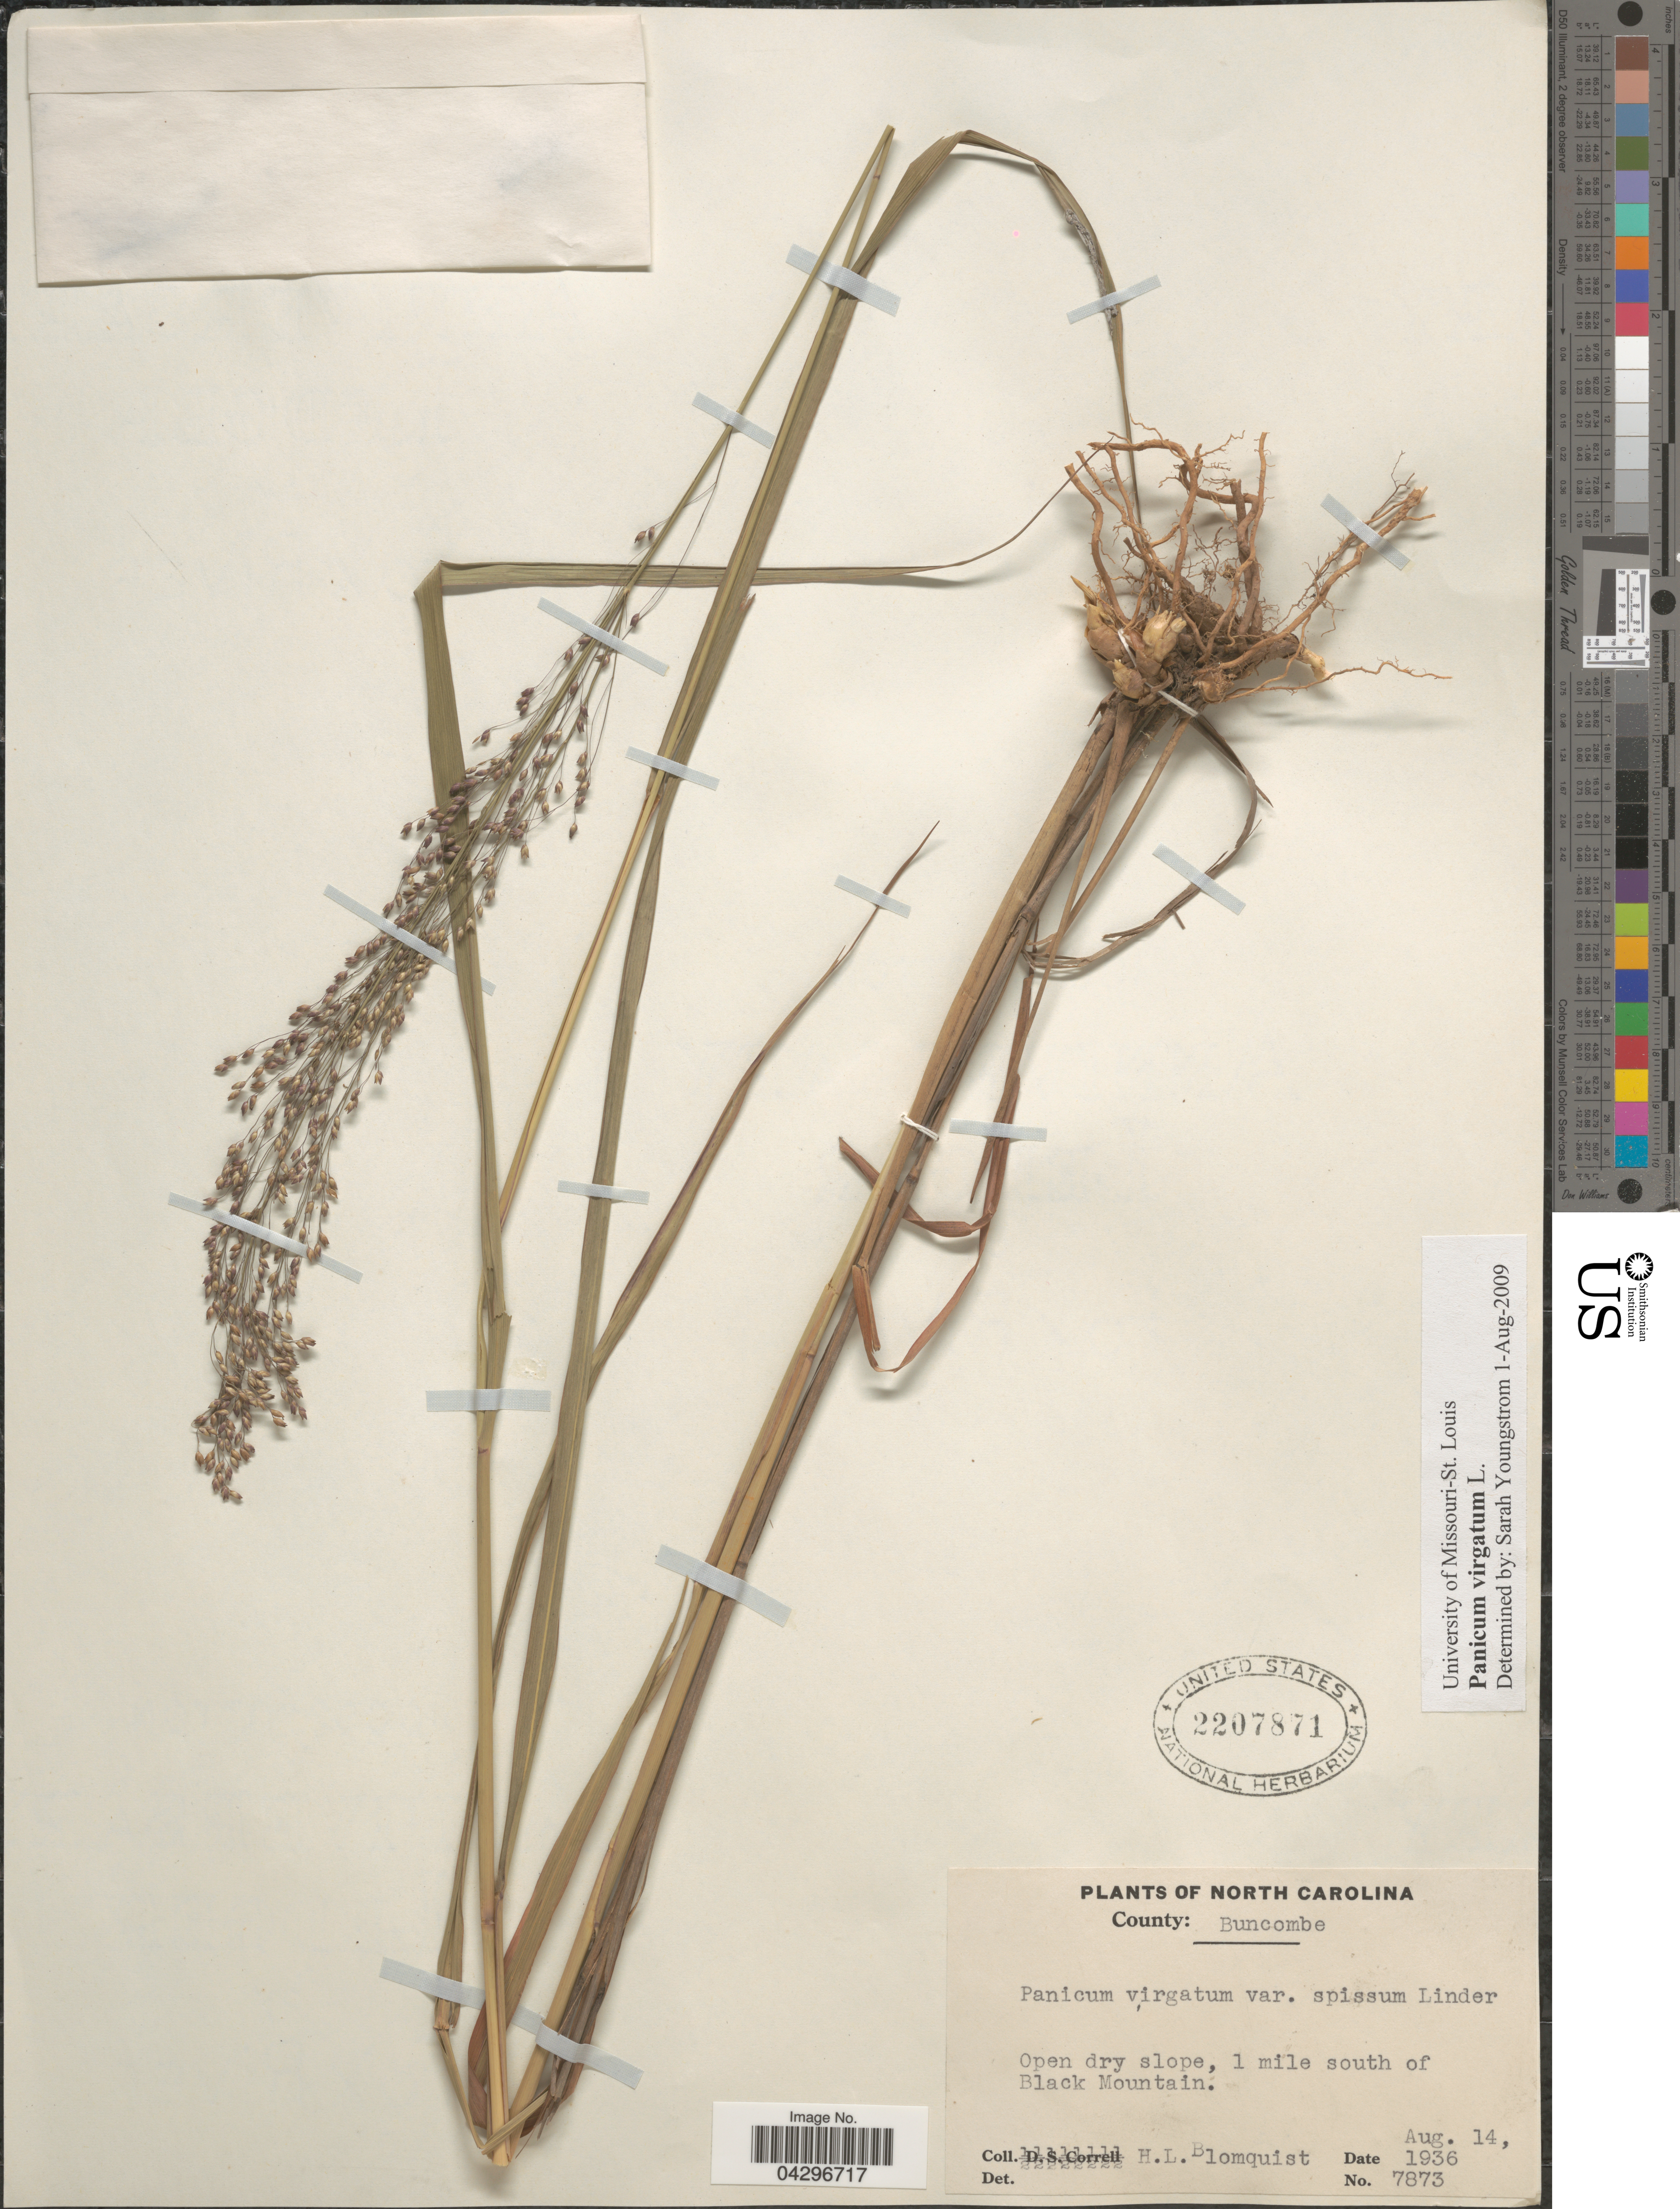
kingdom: Plantae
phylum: Tracheophyta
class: Liliopsida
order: Poales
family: Poaceae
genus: Panicum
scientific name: Panicum virgatum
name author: L.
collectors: H. Blomquist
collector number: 7873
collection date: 1936-08-14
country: United States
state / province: North Carolina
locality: County: Buncombe. Open dry slope, 1 mile south of Black Mountain.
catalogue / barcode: US 2207871